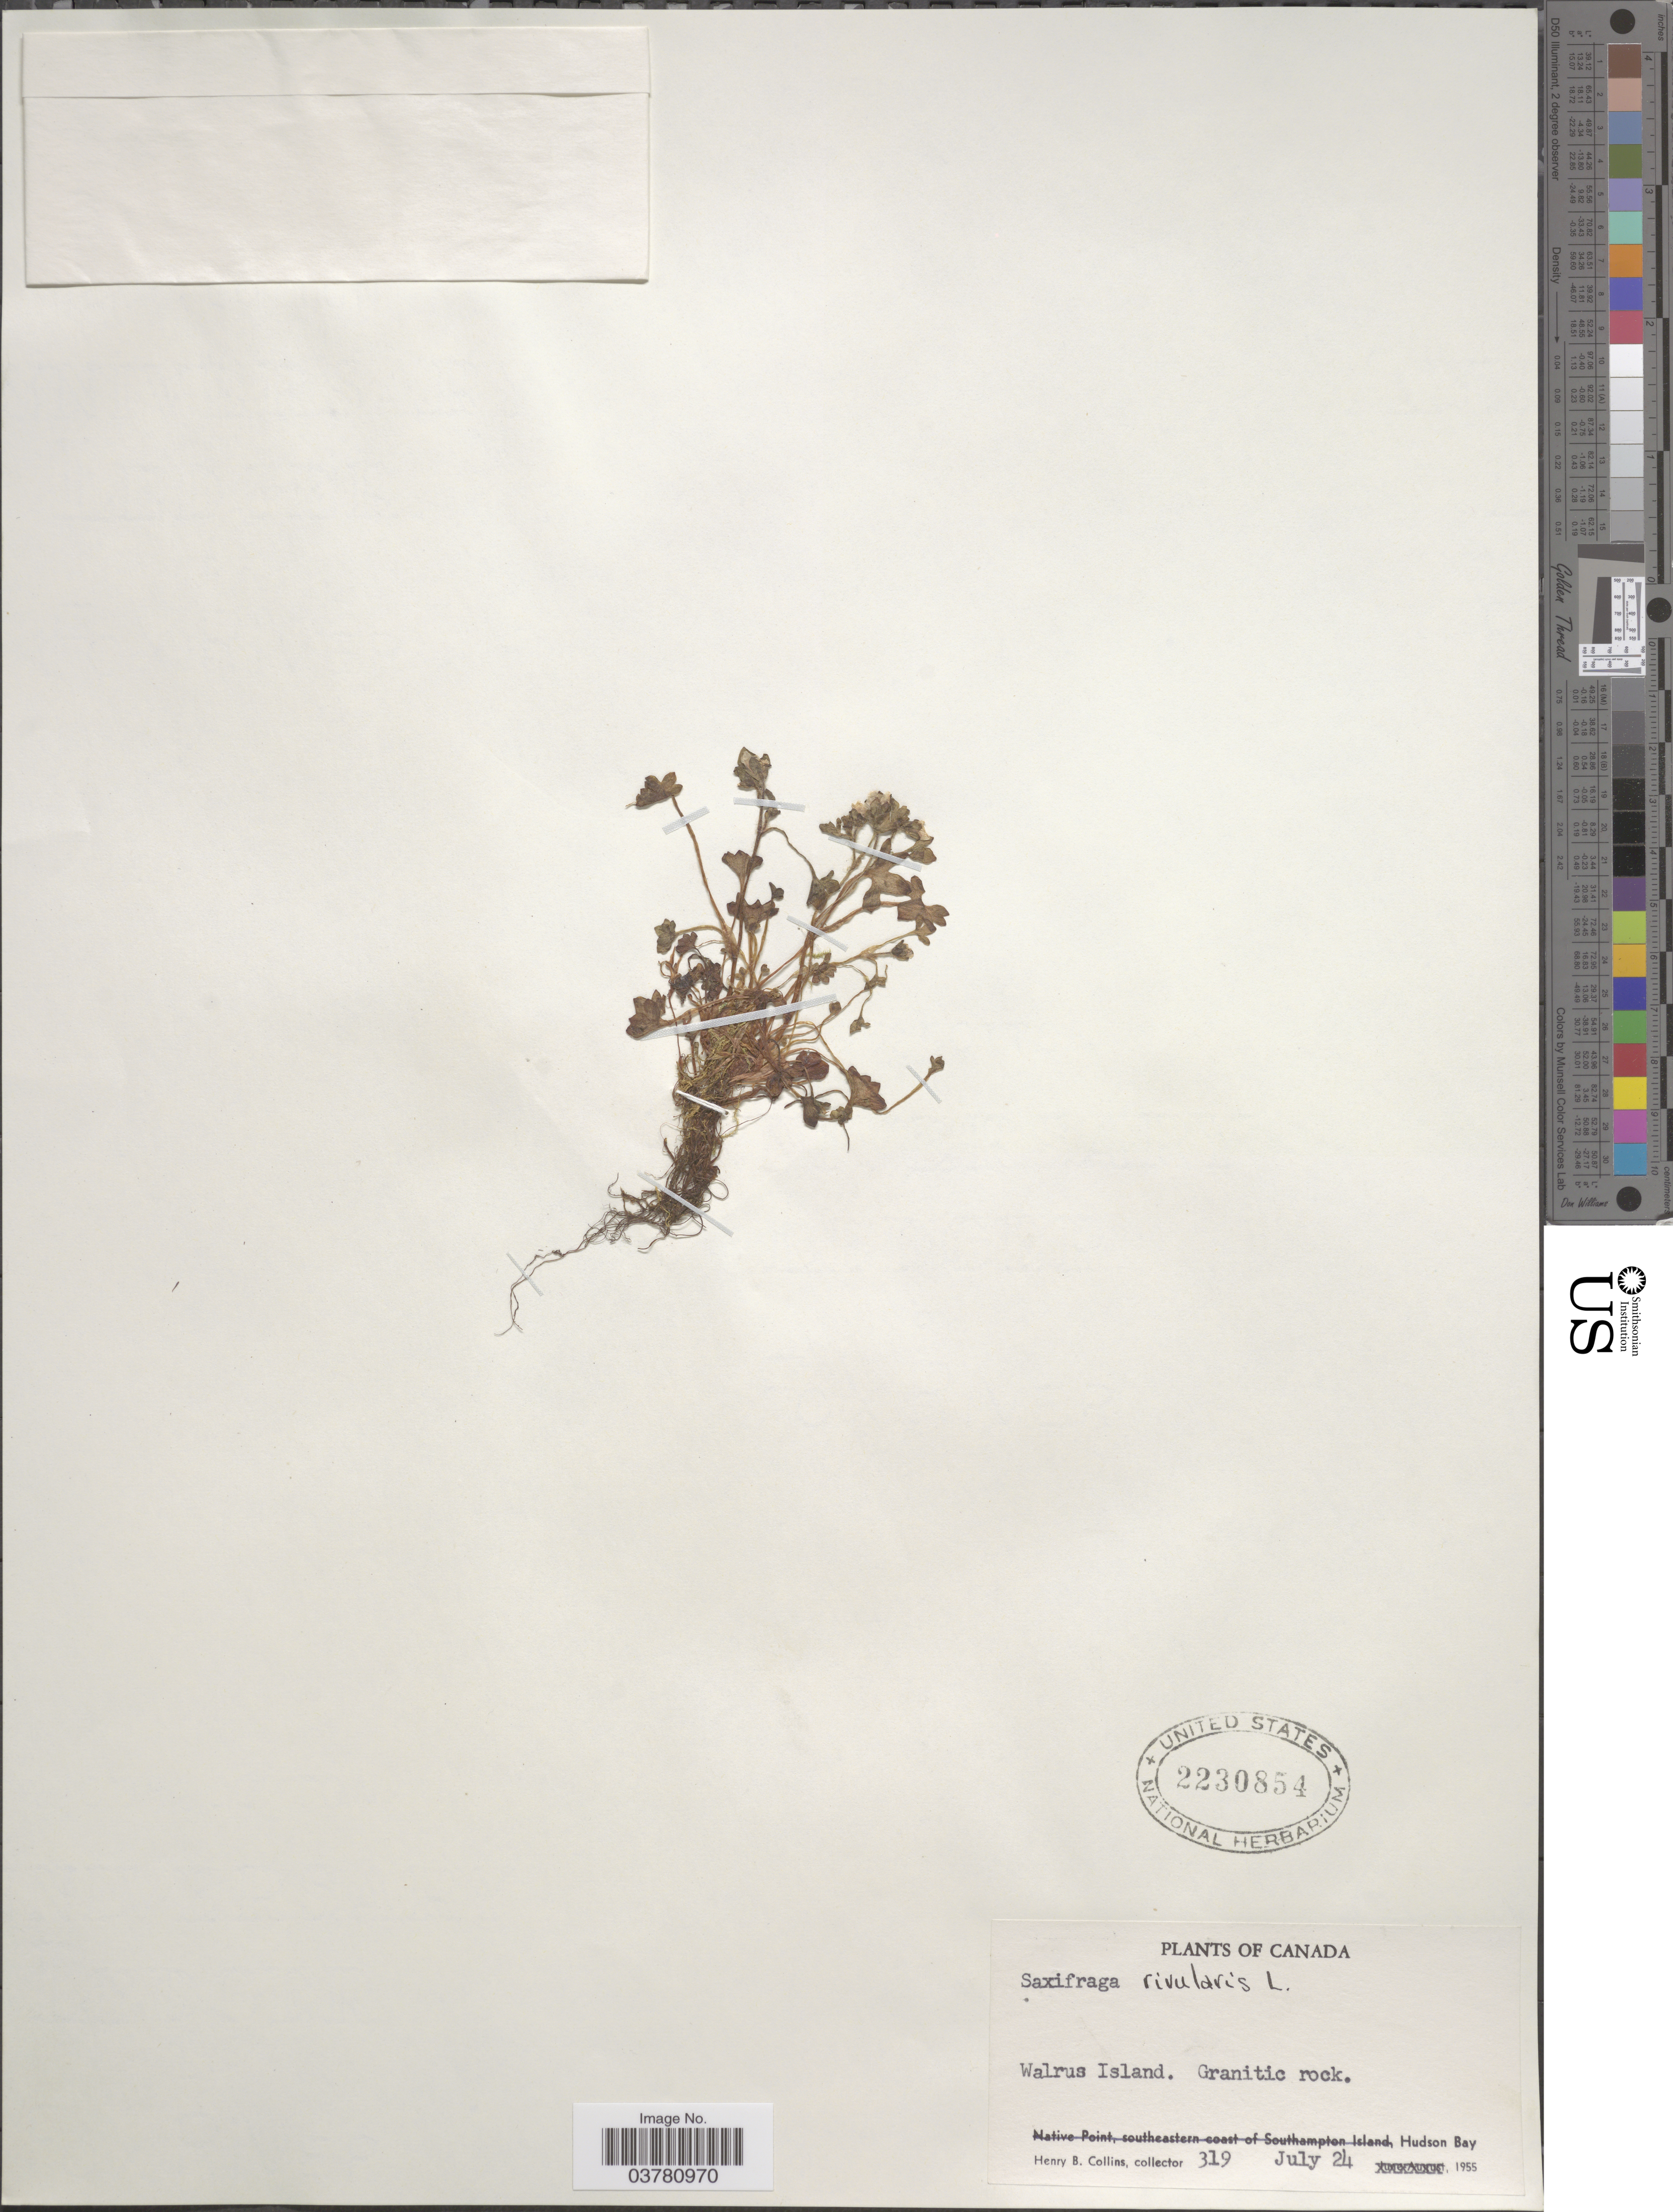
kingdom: Plantae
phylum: Tracheophyta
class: Magnoliopsida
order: Saxifragales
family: Saxifragaceae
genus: Saxifraga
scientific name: Saxifraga rivularis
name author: L.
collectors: H. Collins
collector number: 319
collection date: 1955-07-24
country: Canada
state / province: Nunavut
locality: Walrus Island. Hudson Bay.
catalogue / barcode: US 2230854